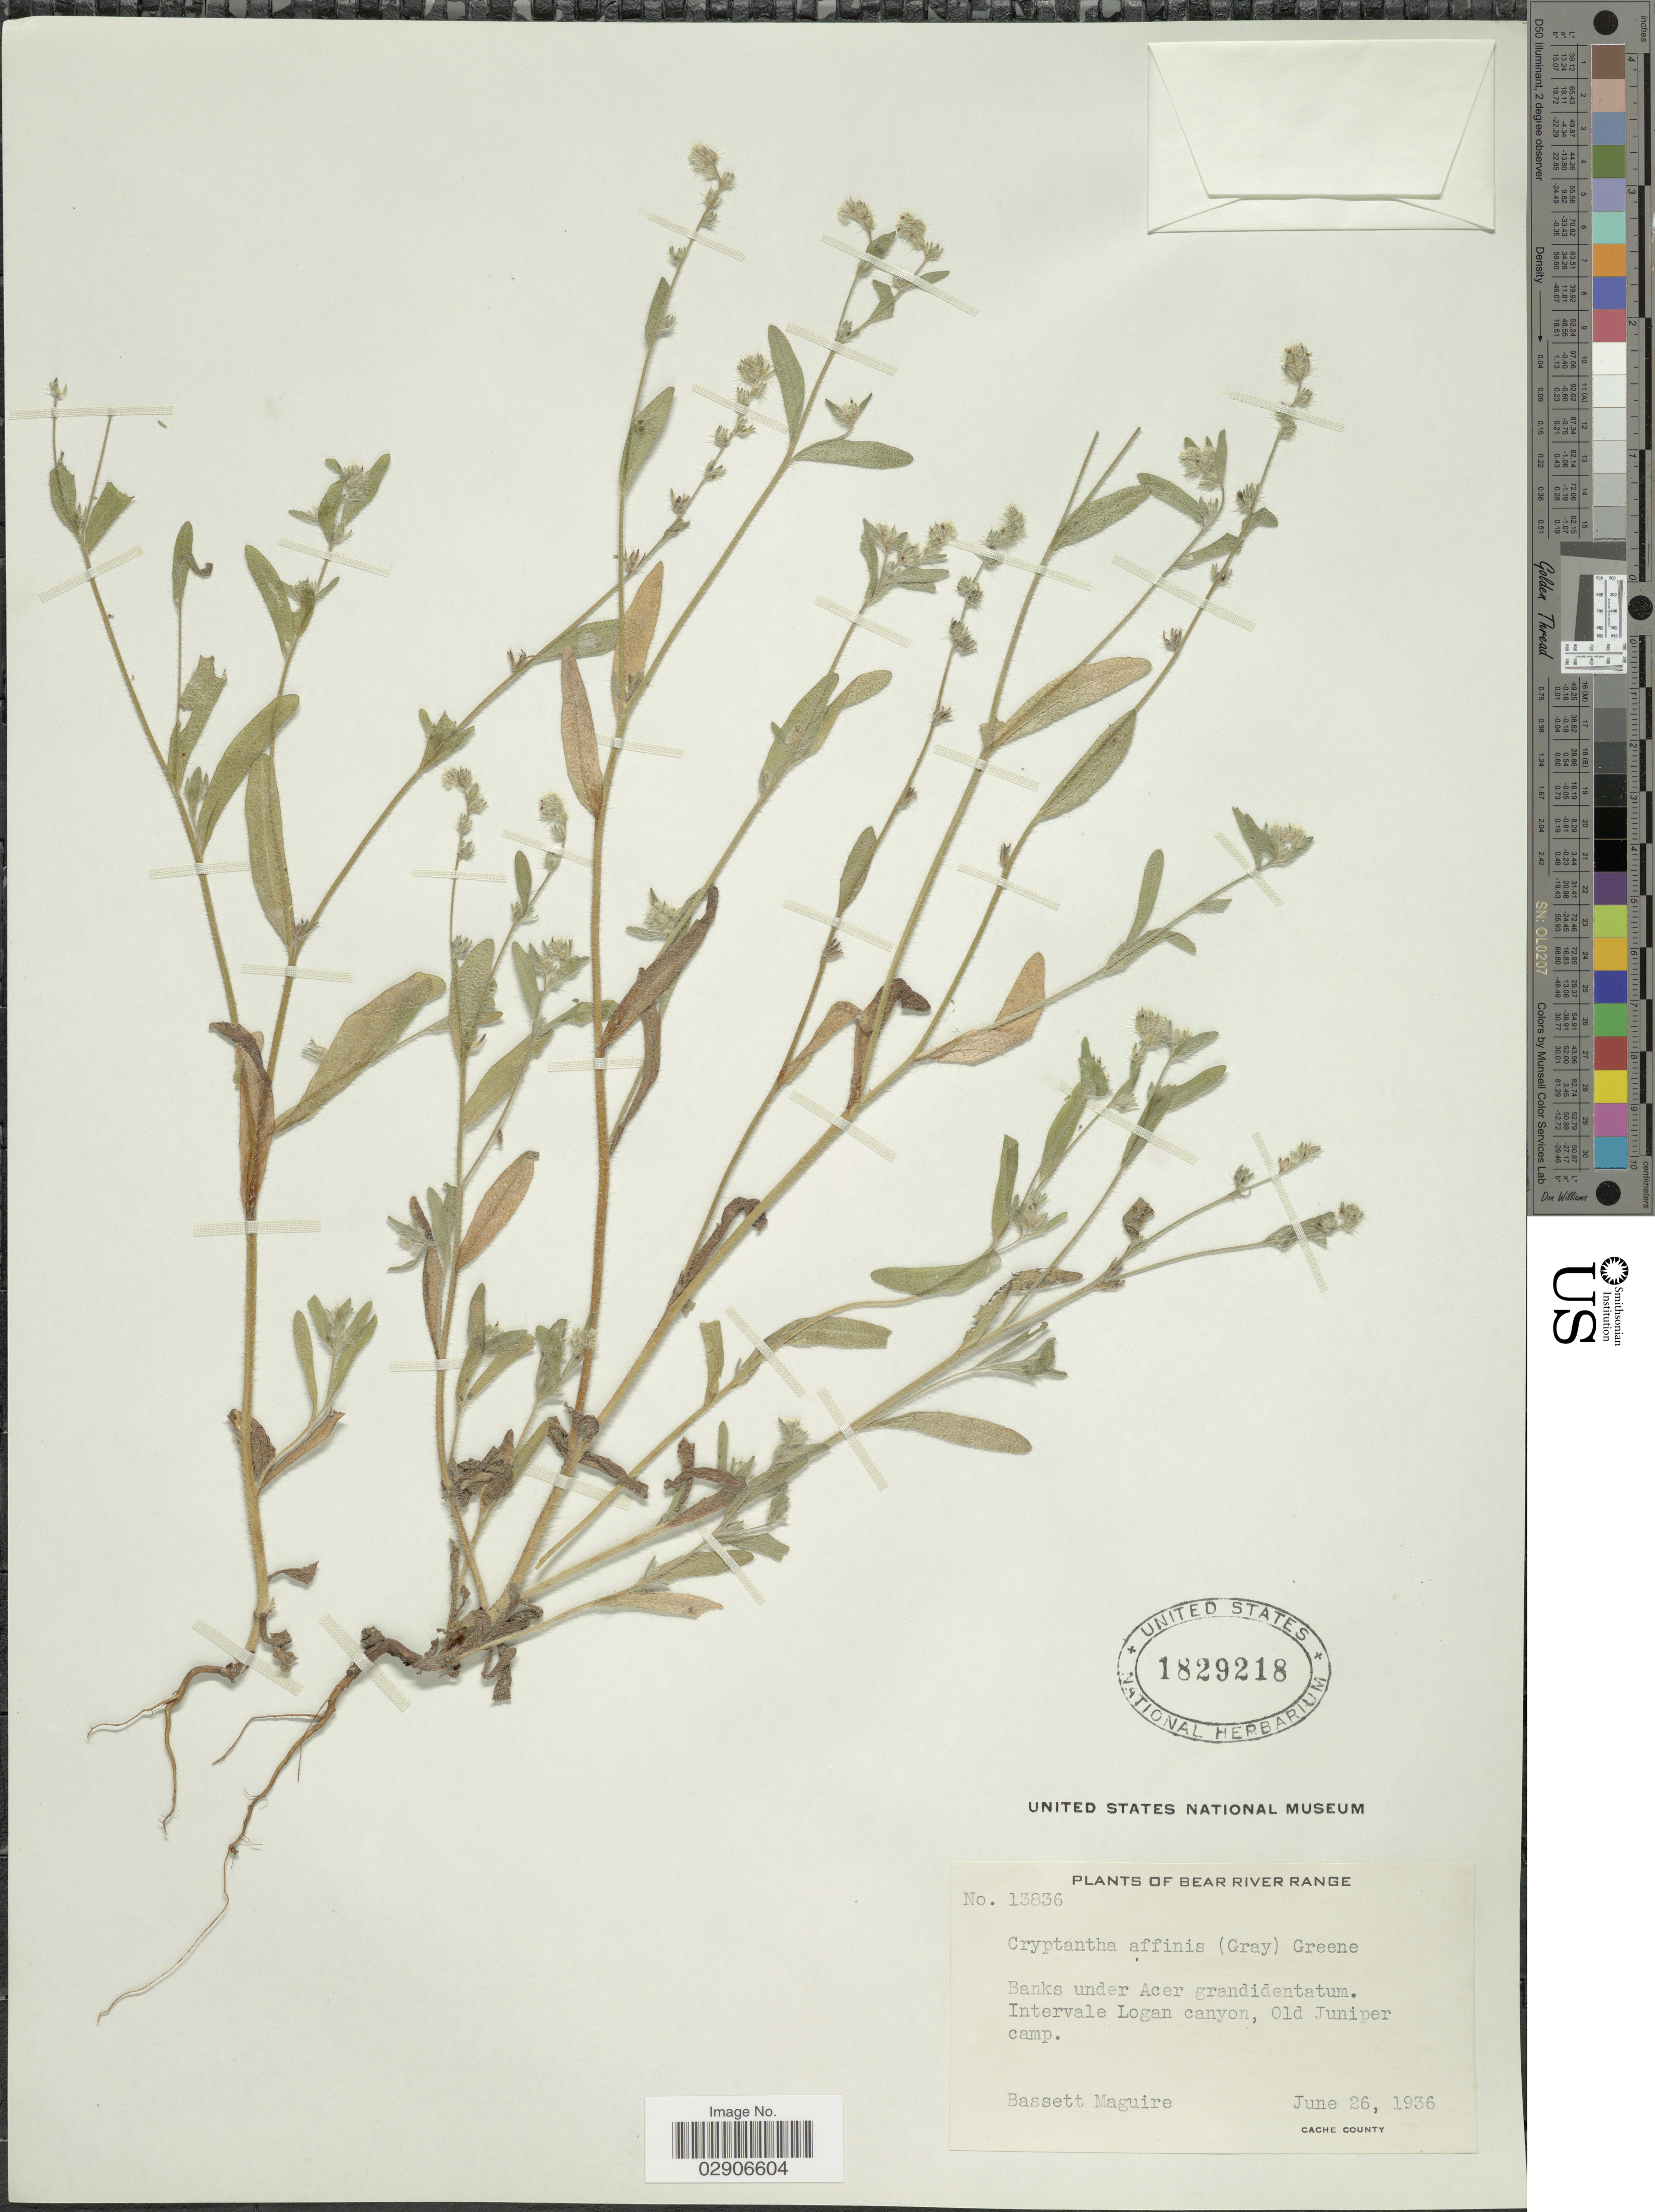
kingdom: Plantae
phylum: Tracheophyta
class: Magnoliopsida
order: Boraginales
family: Boraginaceae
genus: Cryptantha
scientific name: Cryptantha affinis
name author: (A. Gray) Greene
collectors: B. Maguire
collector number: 13836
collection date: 1936-06-26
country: United States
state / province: Utah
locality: Intervale Logan canyon, Old Juniper camp. Bear River Range. Cache County.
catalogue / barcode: US 1929218